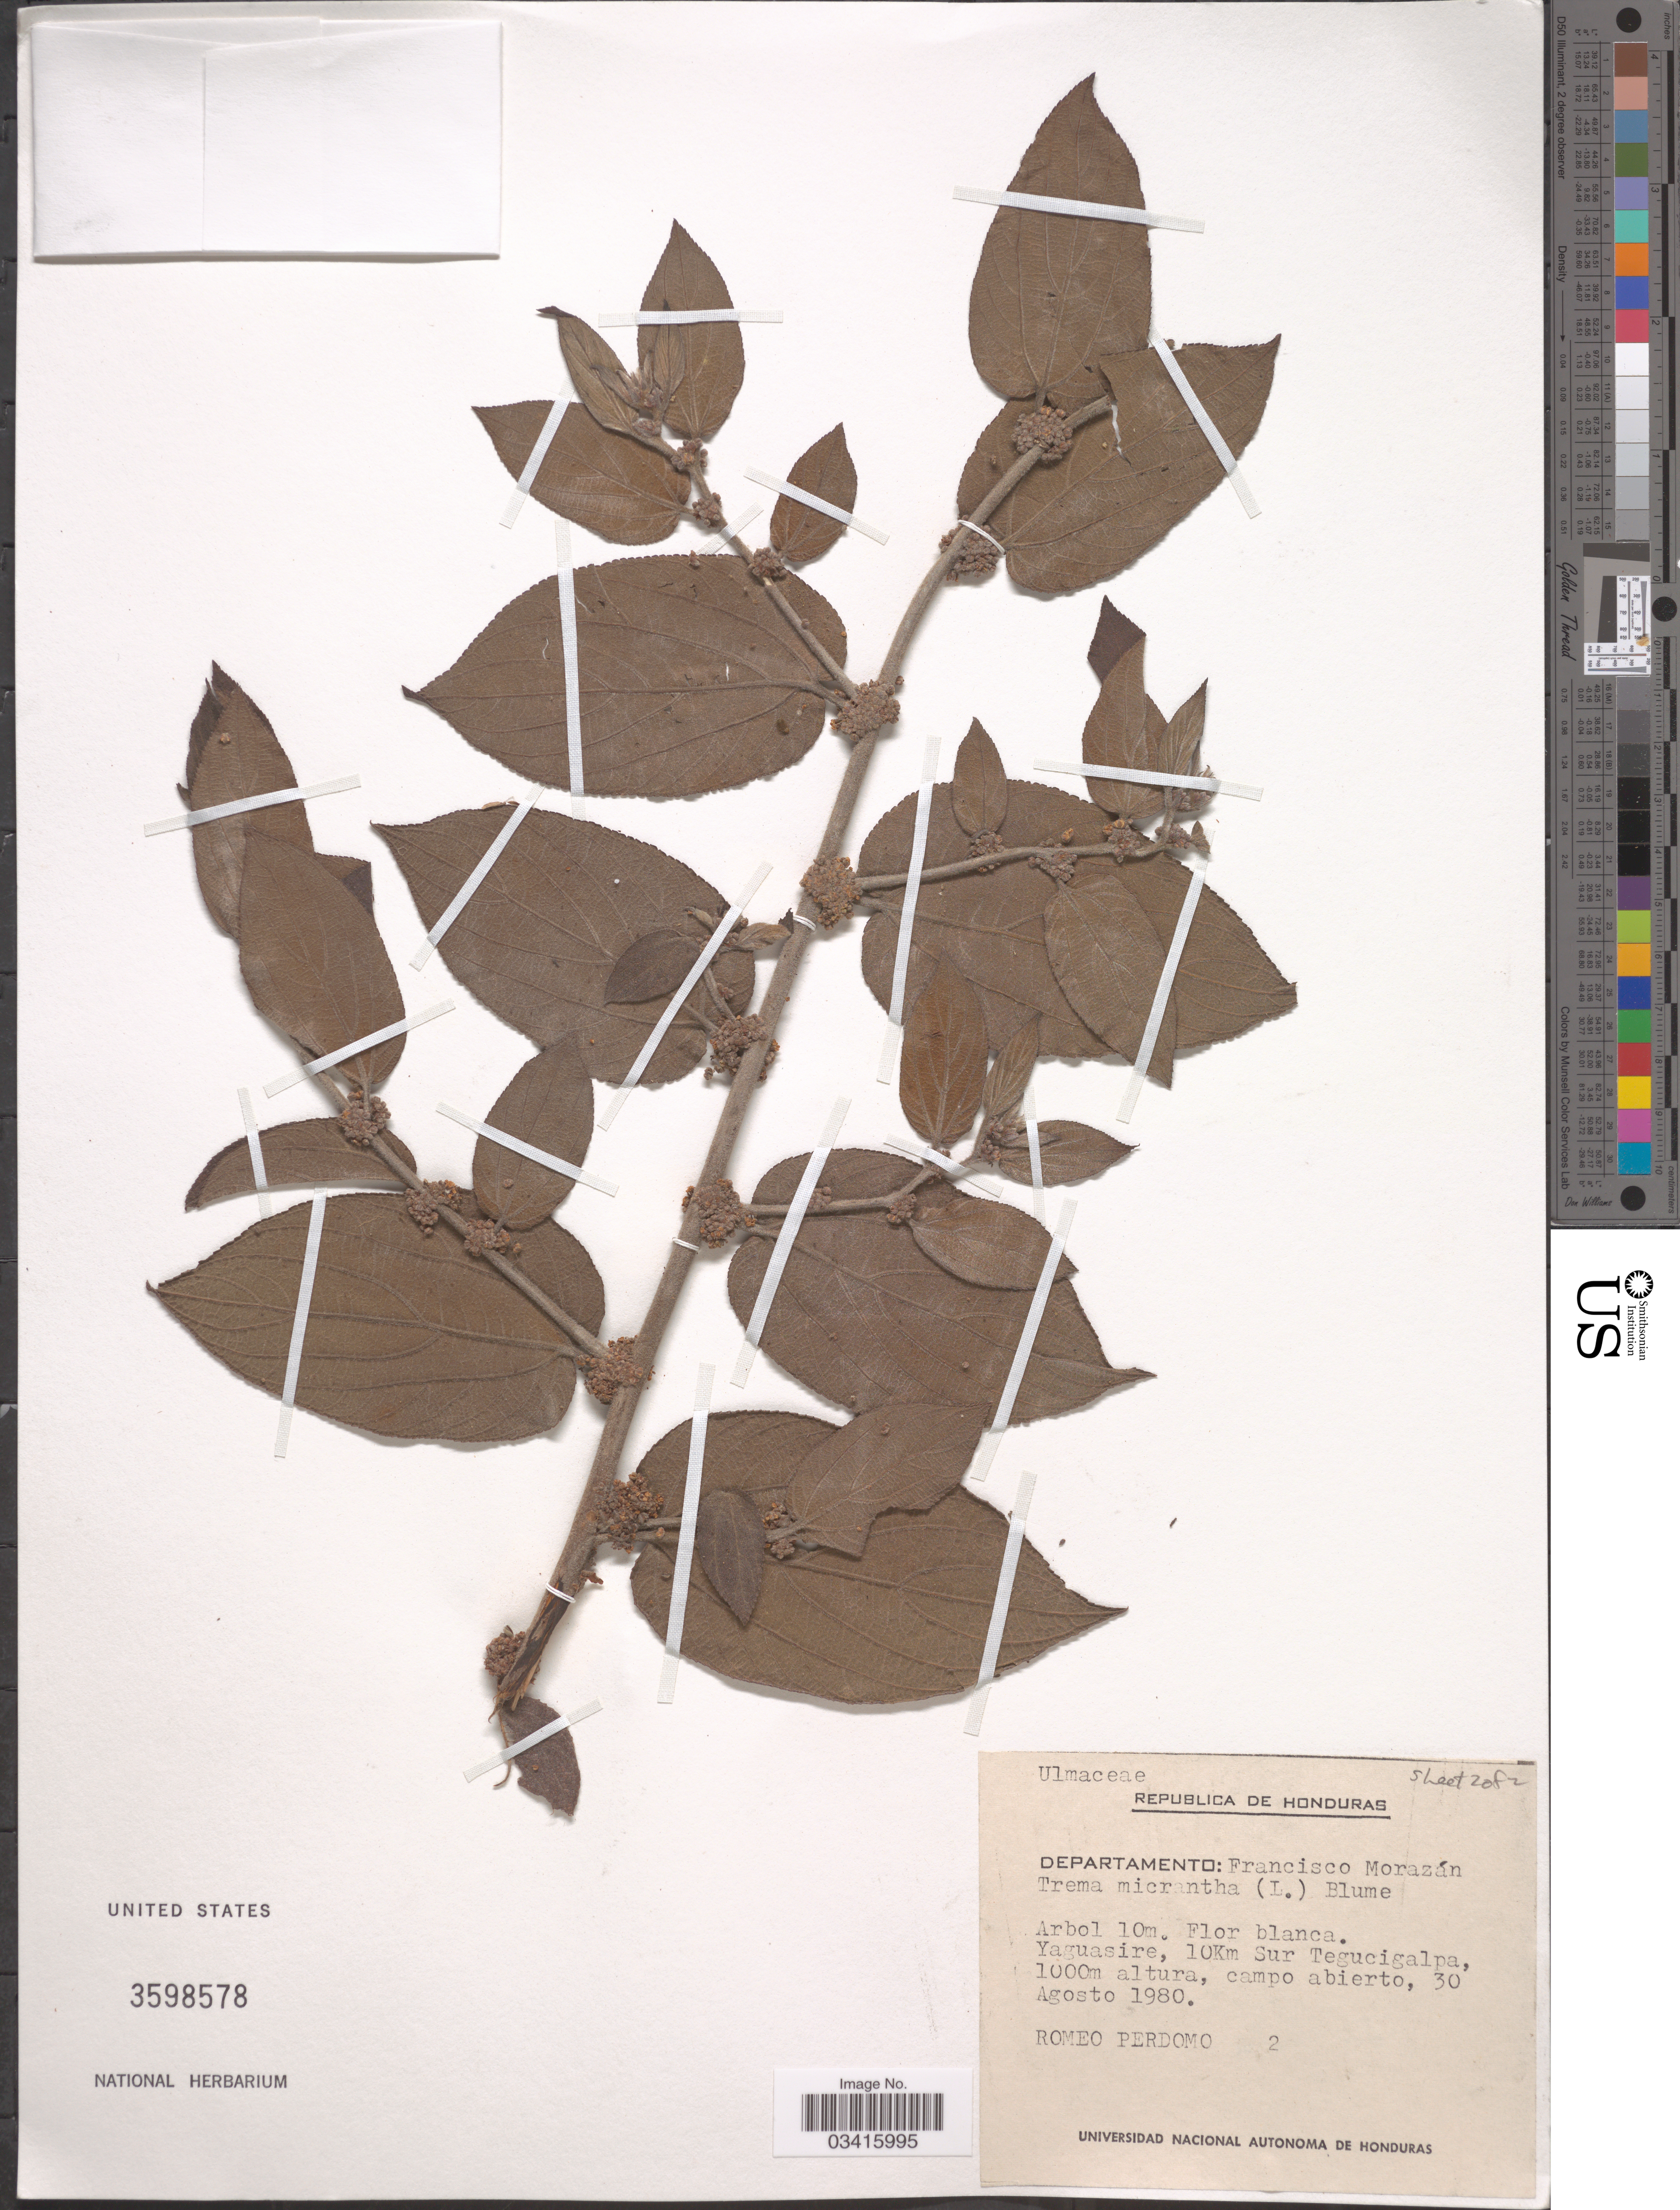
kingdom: Plantae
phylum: Tracheophyta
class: Magnoliopsida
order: Rosales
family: Cannabaceae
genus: Trema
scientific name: Trema micranthum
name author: (L.) Blume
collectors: R. Perdomo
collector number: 2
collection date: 1980-08-30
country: Honduras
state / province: Fco. Morazán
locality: Departamento: Francisco Morazán. Yaguasire, 10Km Sur Tegucigalpa, campo abierto.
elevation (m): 1000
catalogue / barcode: US 3598578